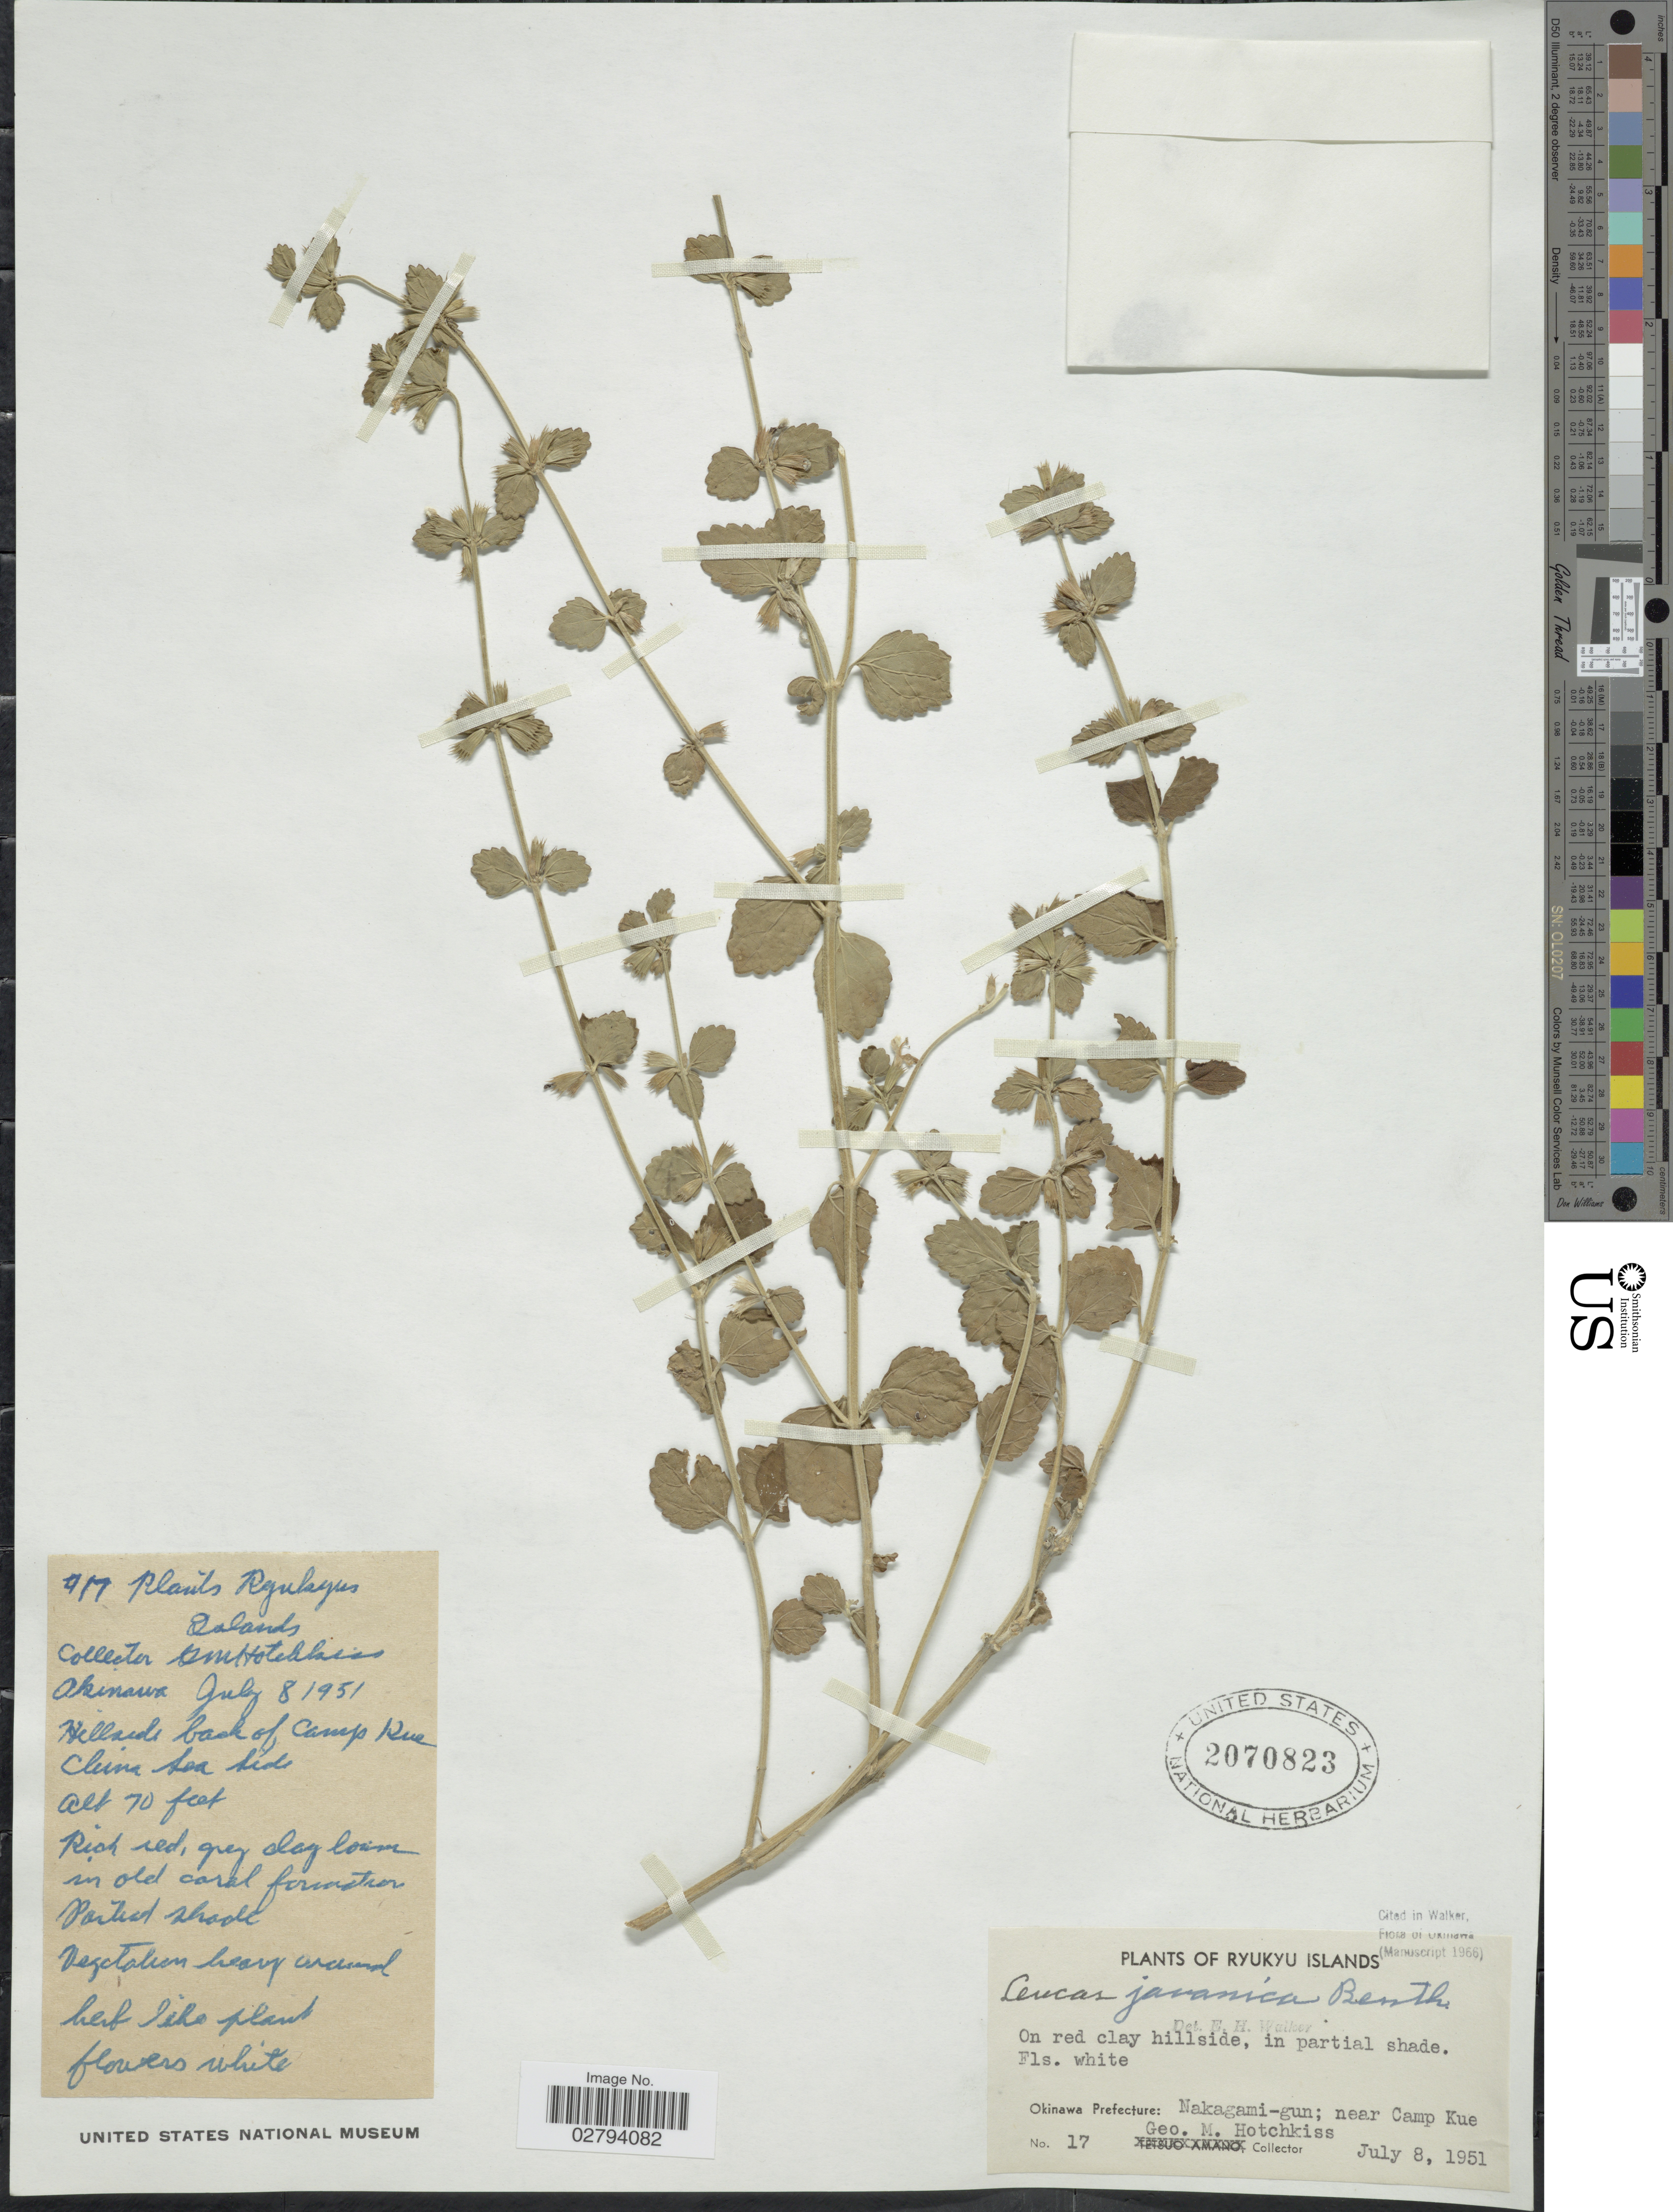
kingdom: Plantae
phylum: Tracheophyta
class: Magnoliopsida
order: Lamiales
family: Lamiaceae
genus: Leucas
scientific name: Leucas javanica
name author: Benth.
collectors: G. Hotchkiss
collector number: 17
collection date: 1951-07-08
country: Japan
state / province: Okinawa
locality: Ryukyu Islands, Okinawa Prefecture: Nakagami-gun; near Camp Kue.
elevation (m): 21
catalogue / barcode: US 2070823